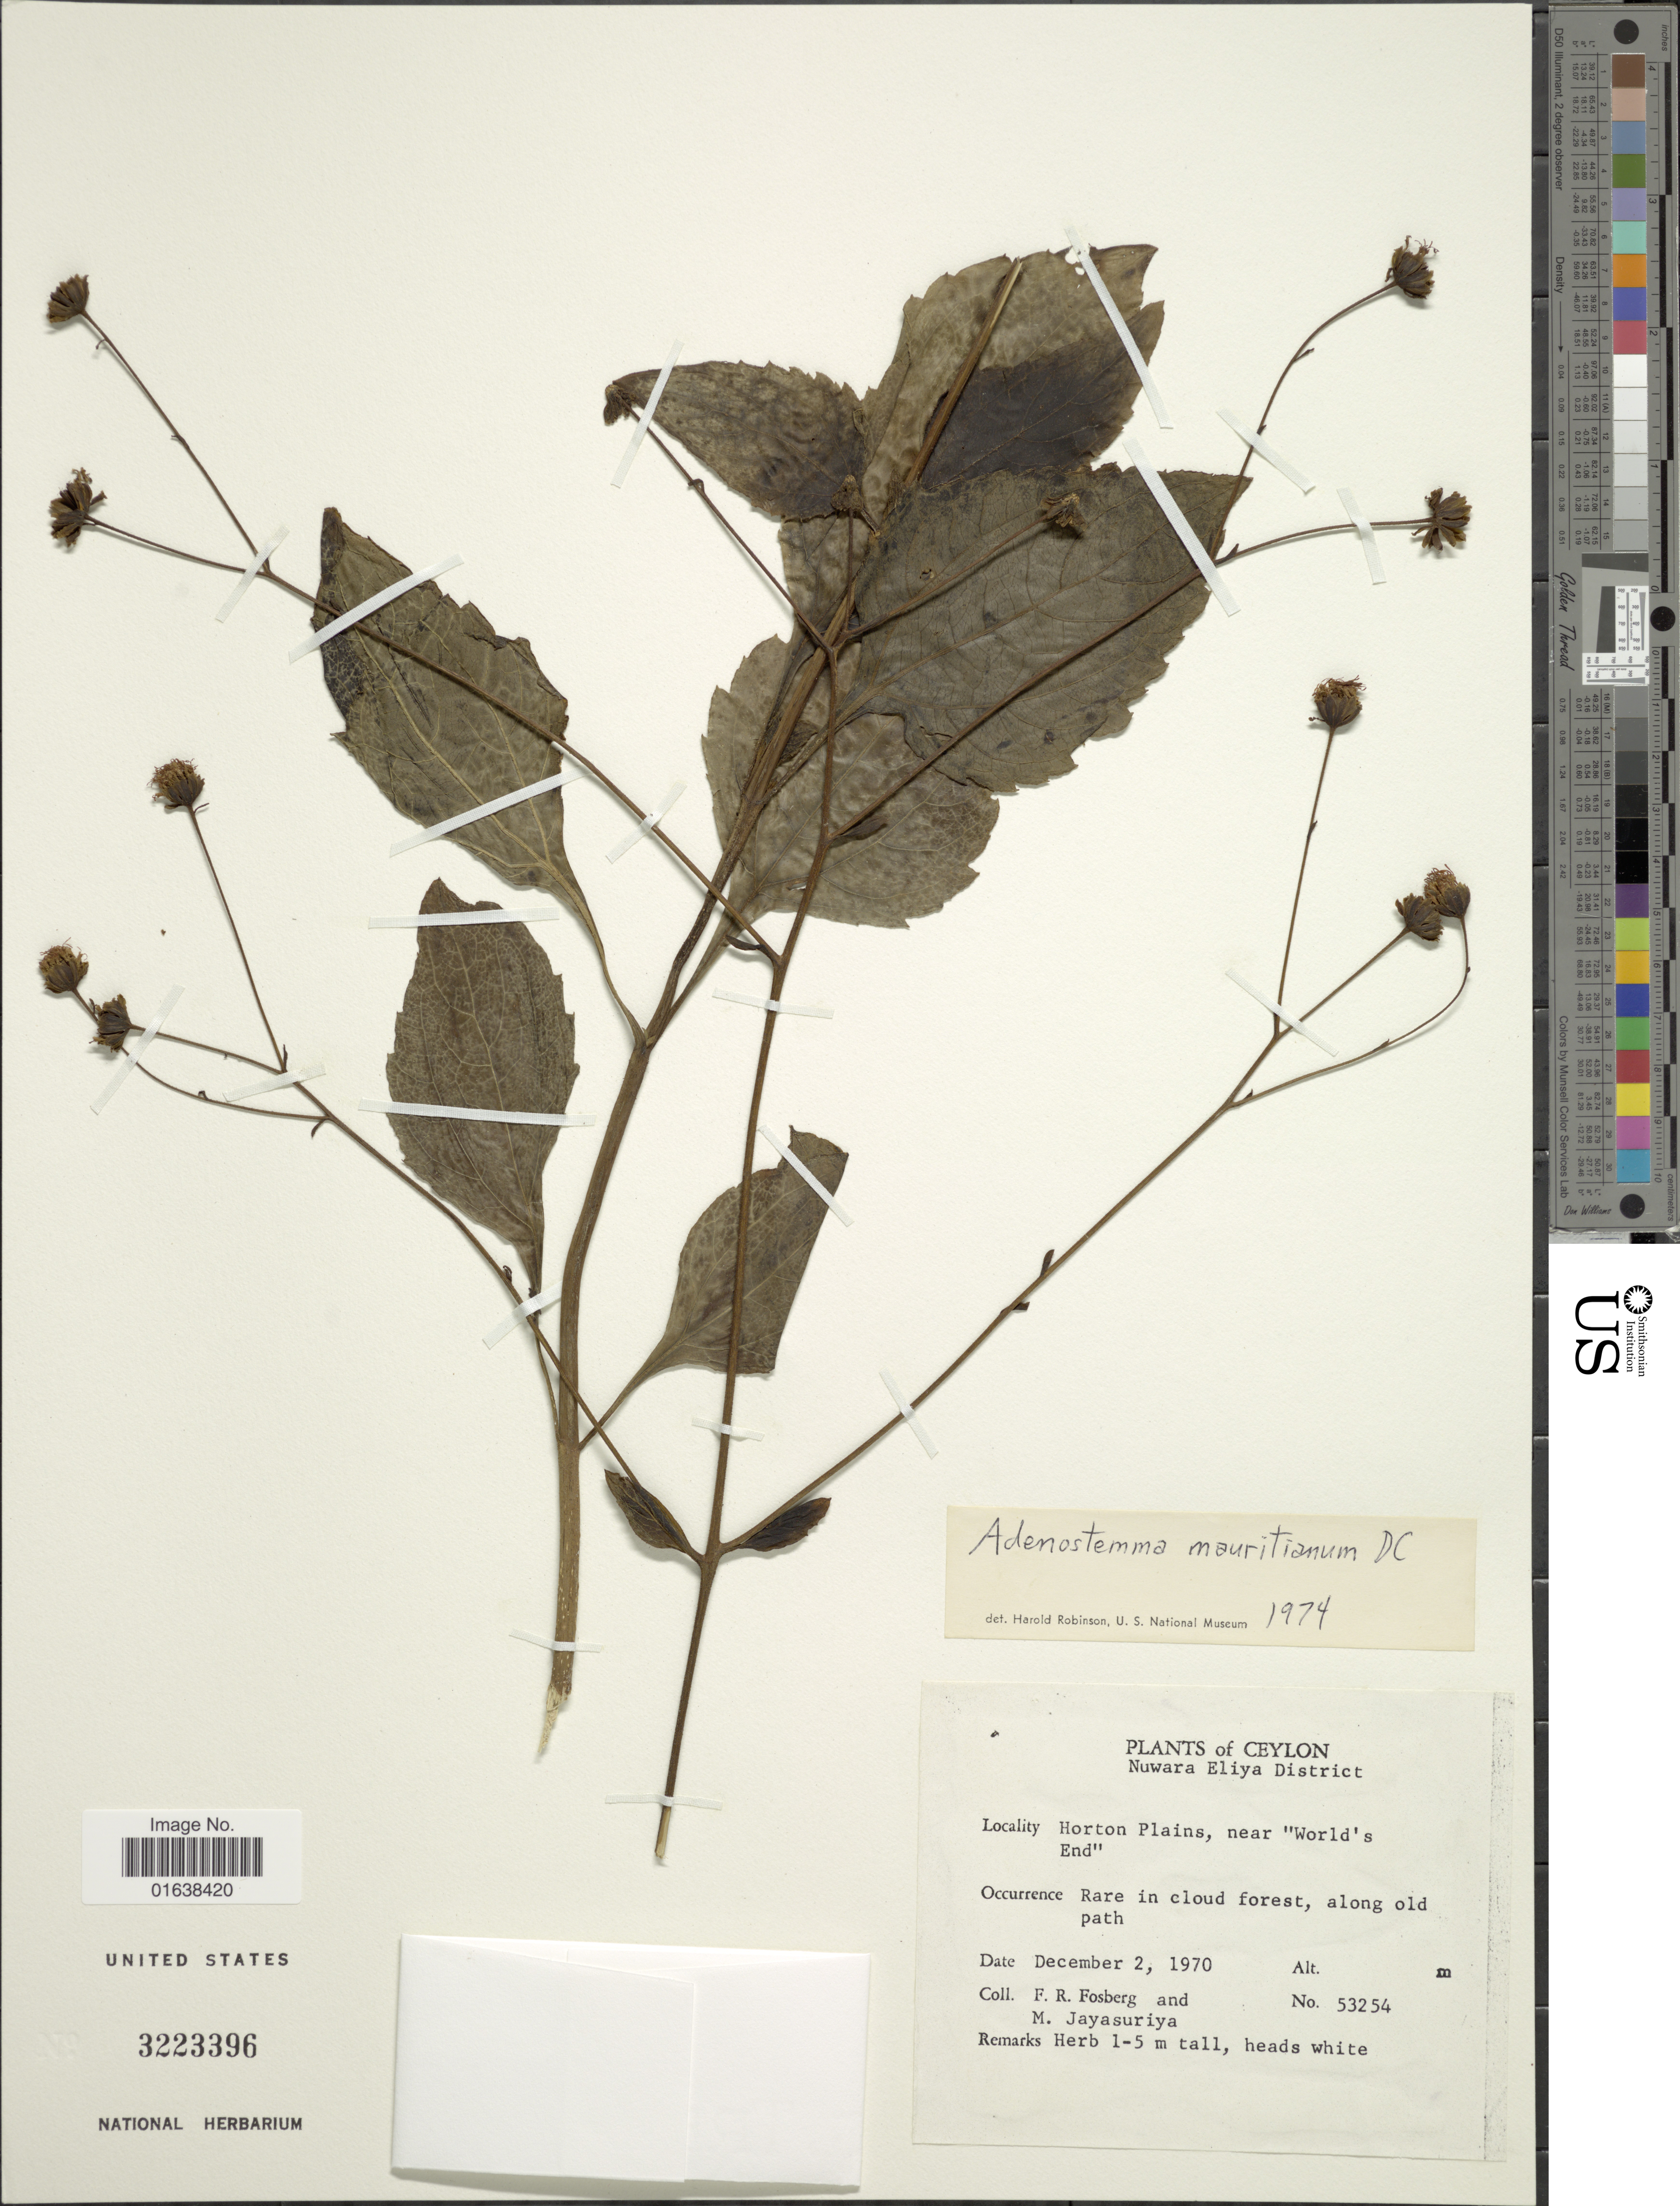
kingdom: Plantae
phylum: Tracheophyta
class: Magnoliopsida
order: Asterales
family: Asteraceae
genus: Adenostemma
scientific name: Adenostemma mauritianum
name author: DC.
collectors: F. R. Fosberg & M. Jayasuriya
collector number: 53254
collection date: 1970-12-02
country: Sri Lanka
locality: Ceylon. Nuwara Eliya District. Horton Plain, near "World's End". Rare in cloud forest, along old path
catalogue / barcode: US 3223396